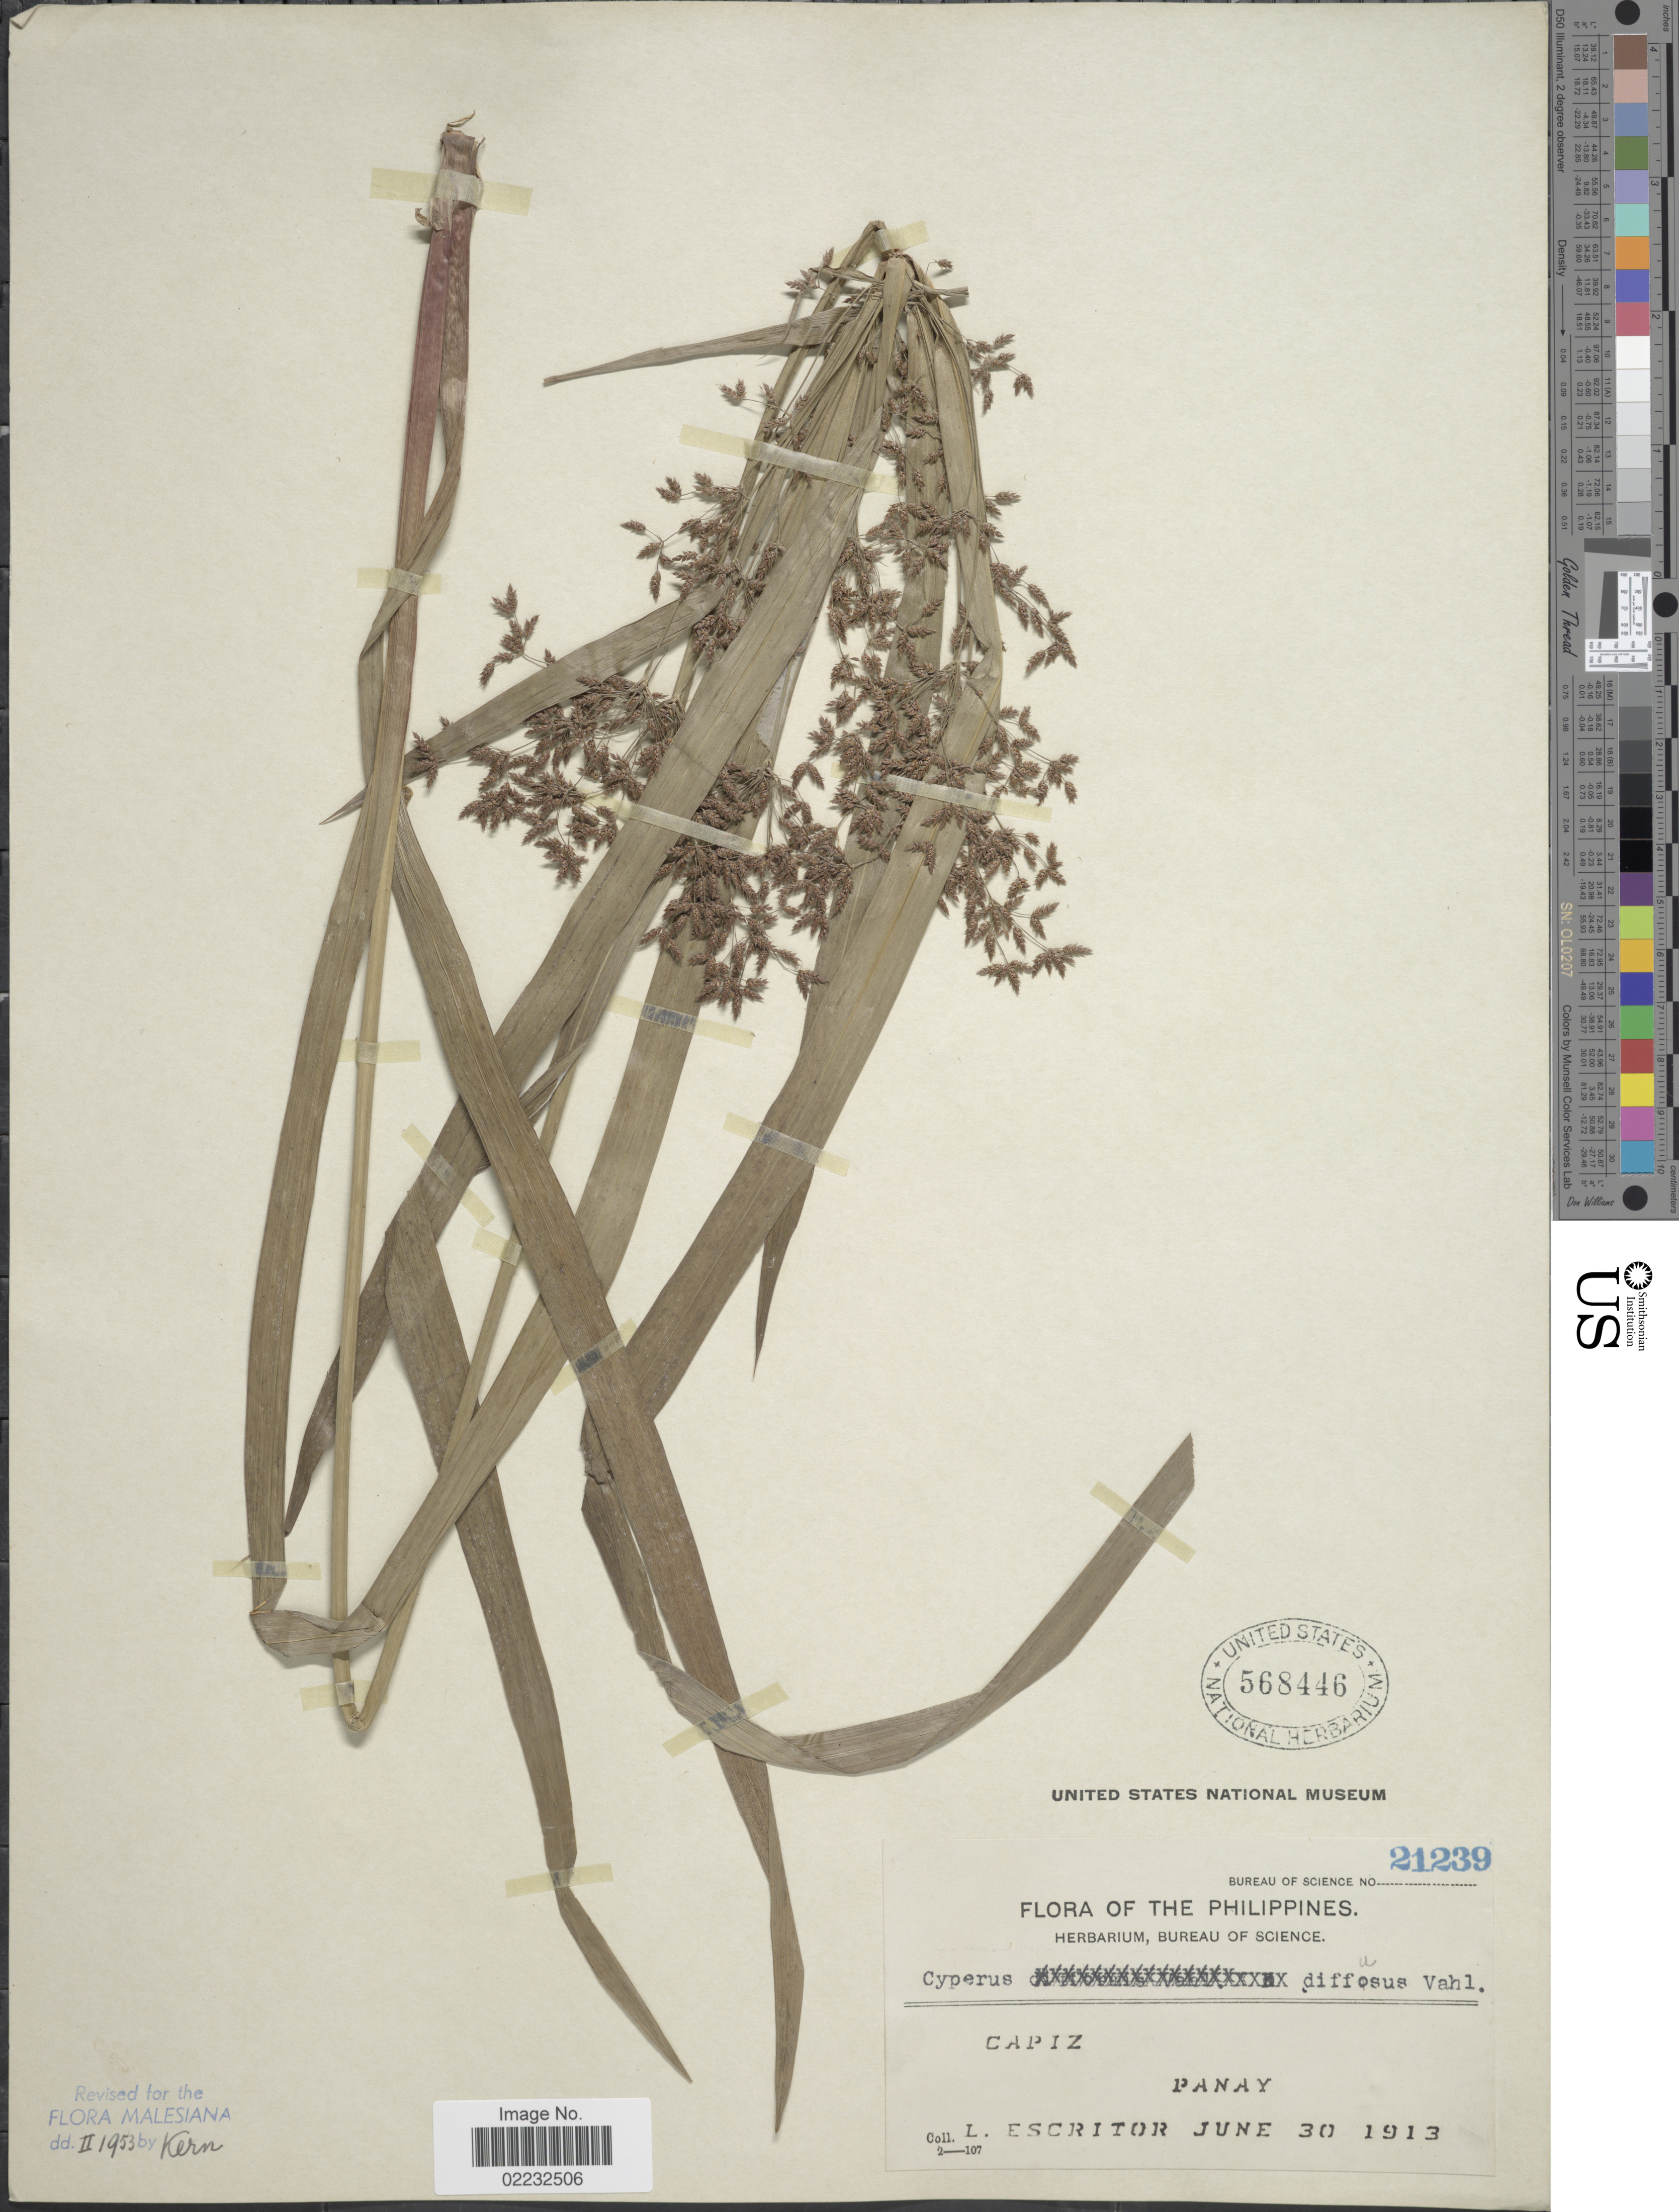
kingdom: Plantae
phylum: Tracheophyta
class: Liliopsida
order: Poales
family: Cyperaceae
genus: Cyperus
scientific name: Cyperus diffusus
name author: Vahl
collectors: L. Escritor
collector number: Bureau of Science 21239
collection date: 1913-06-30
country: Philippines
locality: Capiz, Panay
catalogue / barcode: US 568446